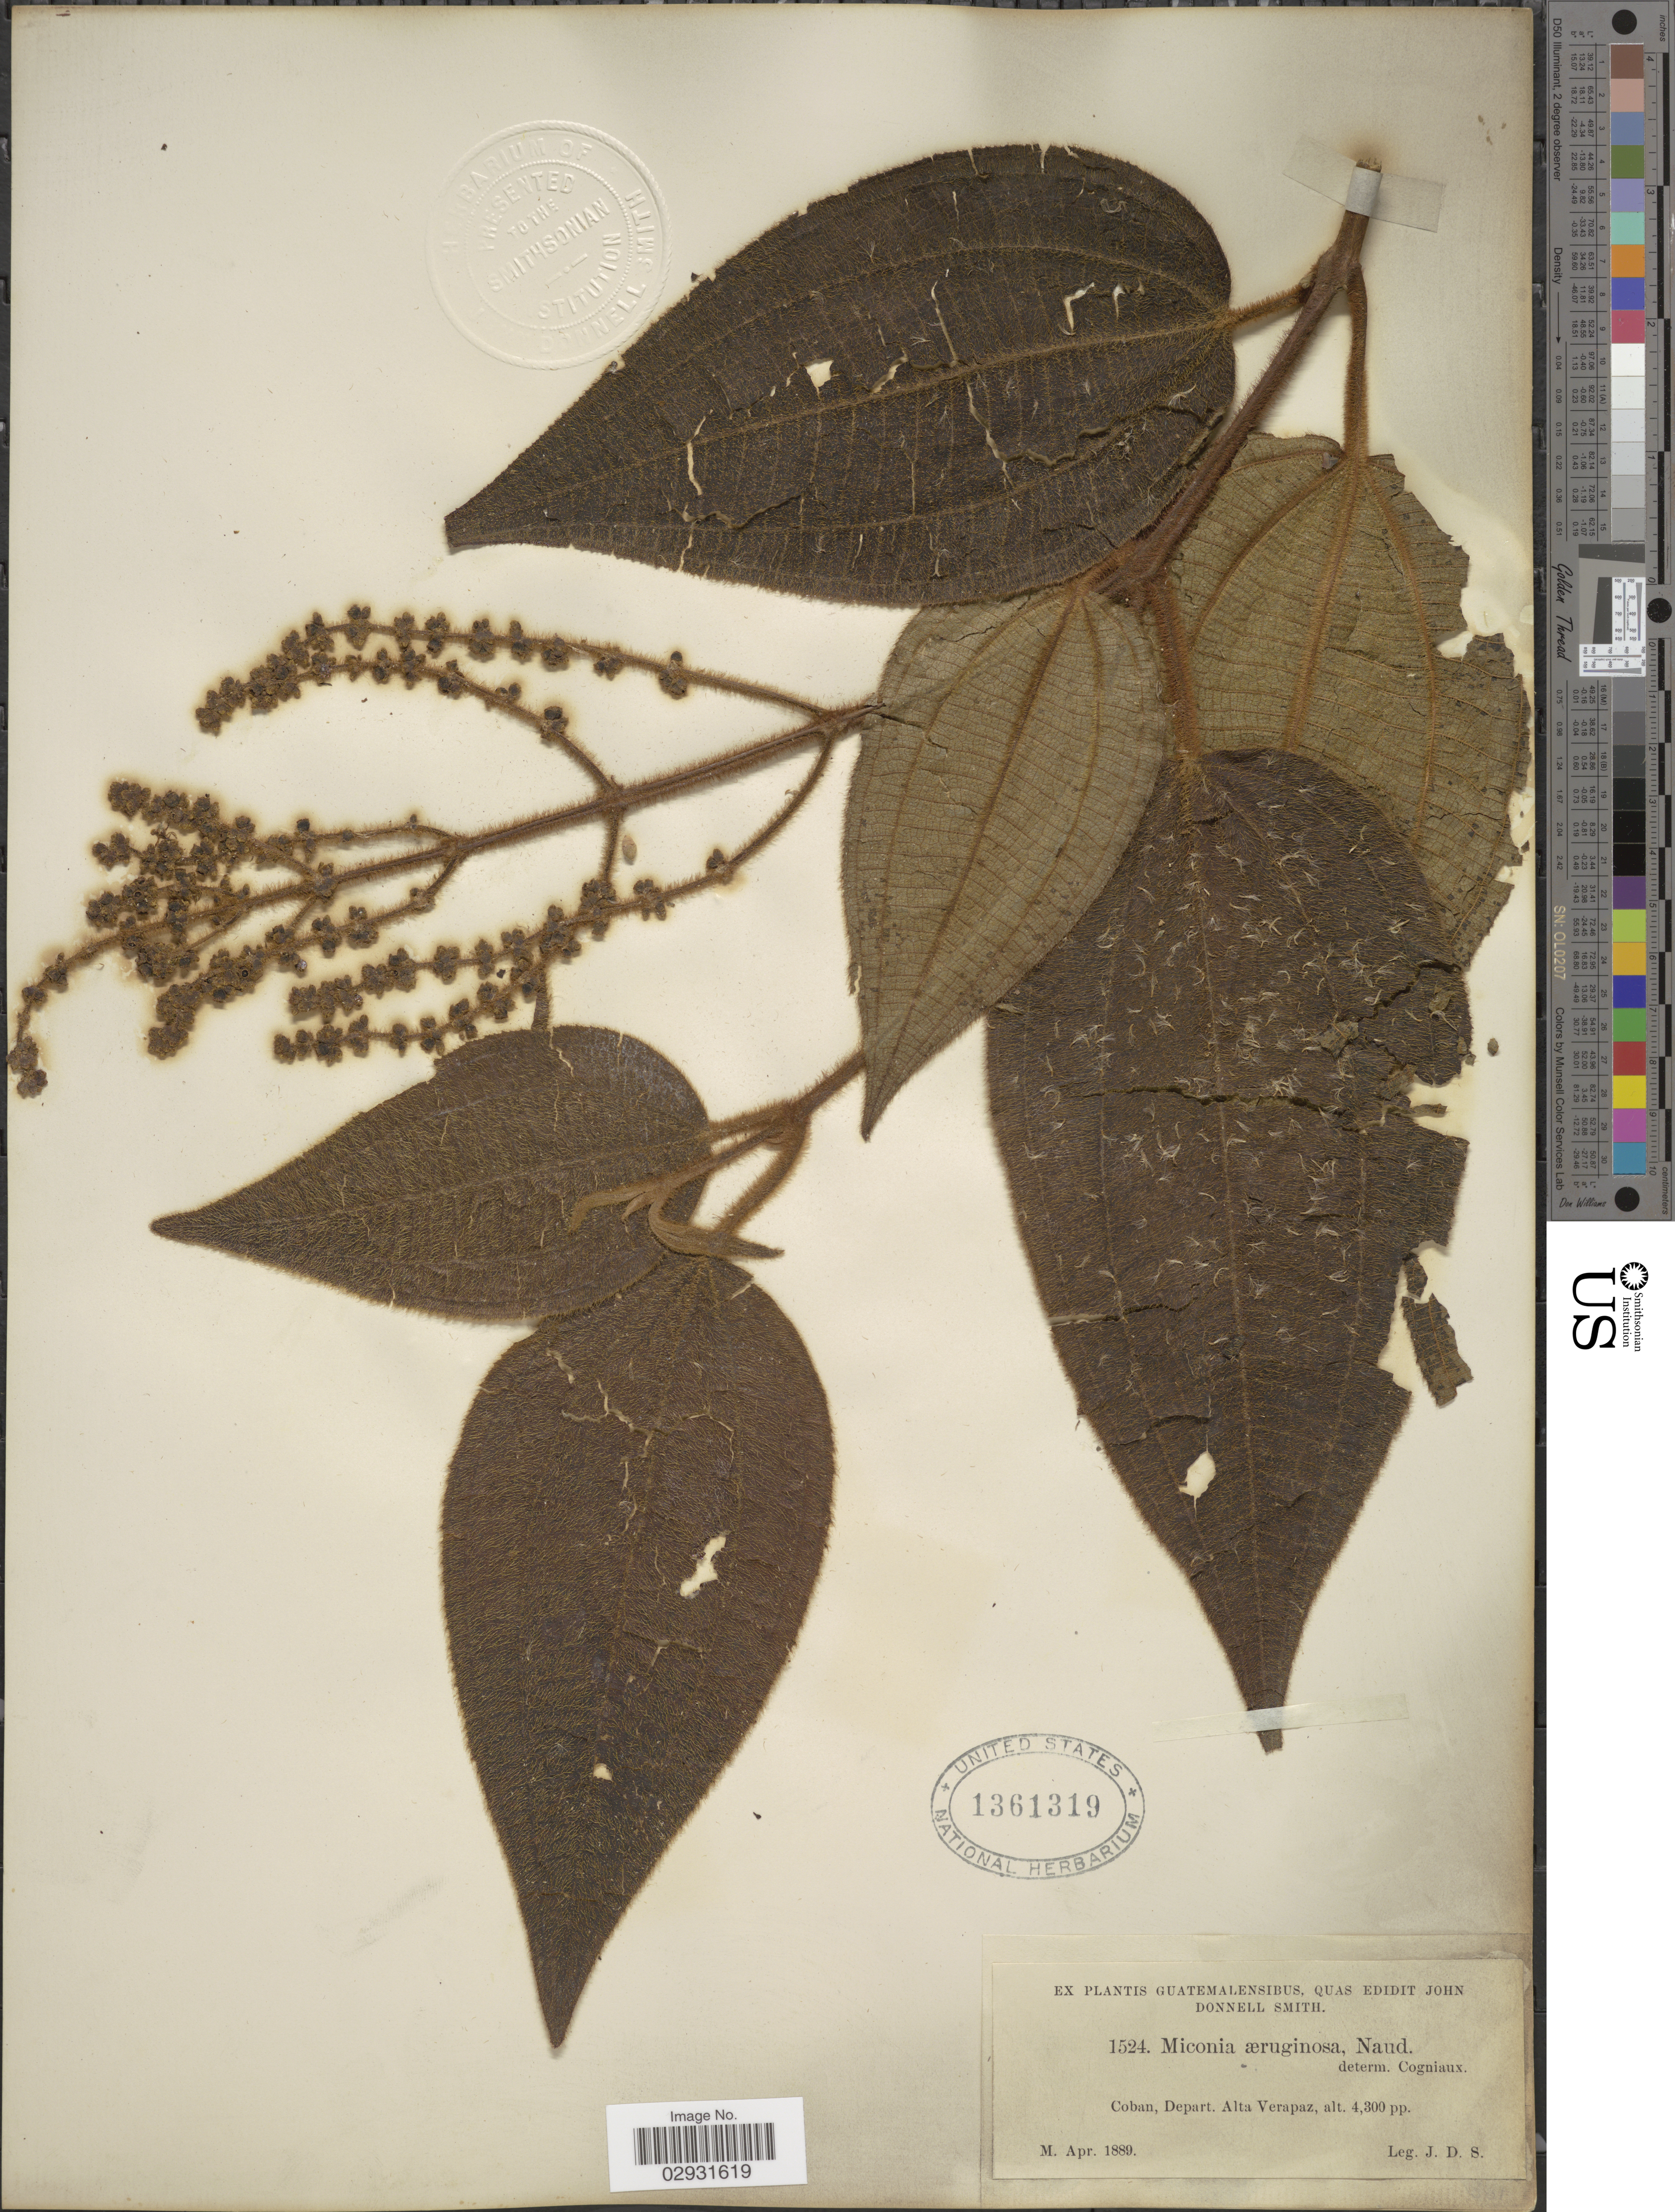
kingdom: Plantae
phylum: Tracheophyta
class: Magnoliopsida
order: Myrtales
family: Melastomataceae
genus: Miconia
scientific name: Miconia aeruginosa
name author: Naudin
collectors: J. Donnell Smith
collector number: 1524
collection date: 1889-04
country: Guatemala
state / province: Alta Verapaz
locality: Cobán, Depart. Alta Verapaz.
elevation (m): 1311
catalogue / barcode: US 1361319